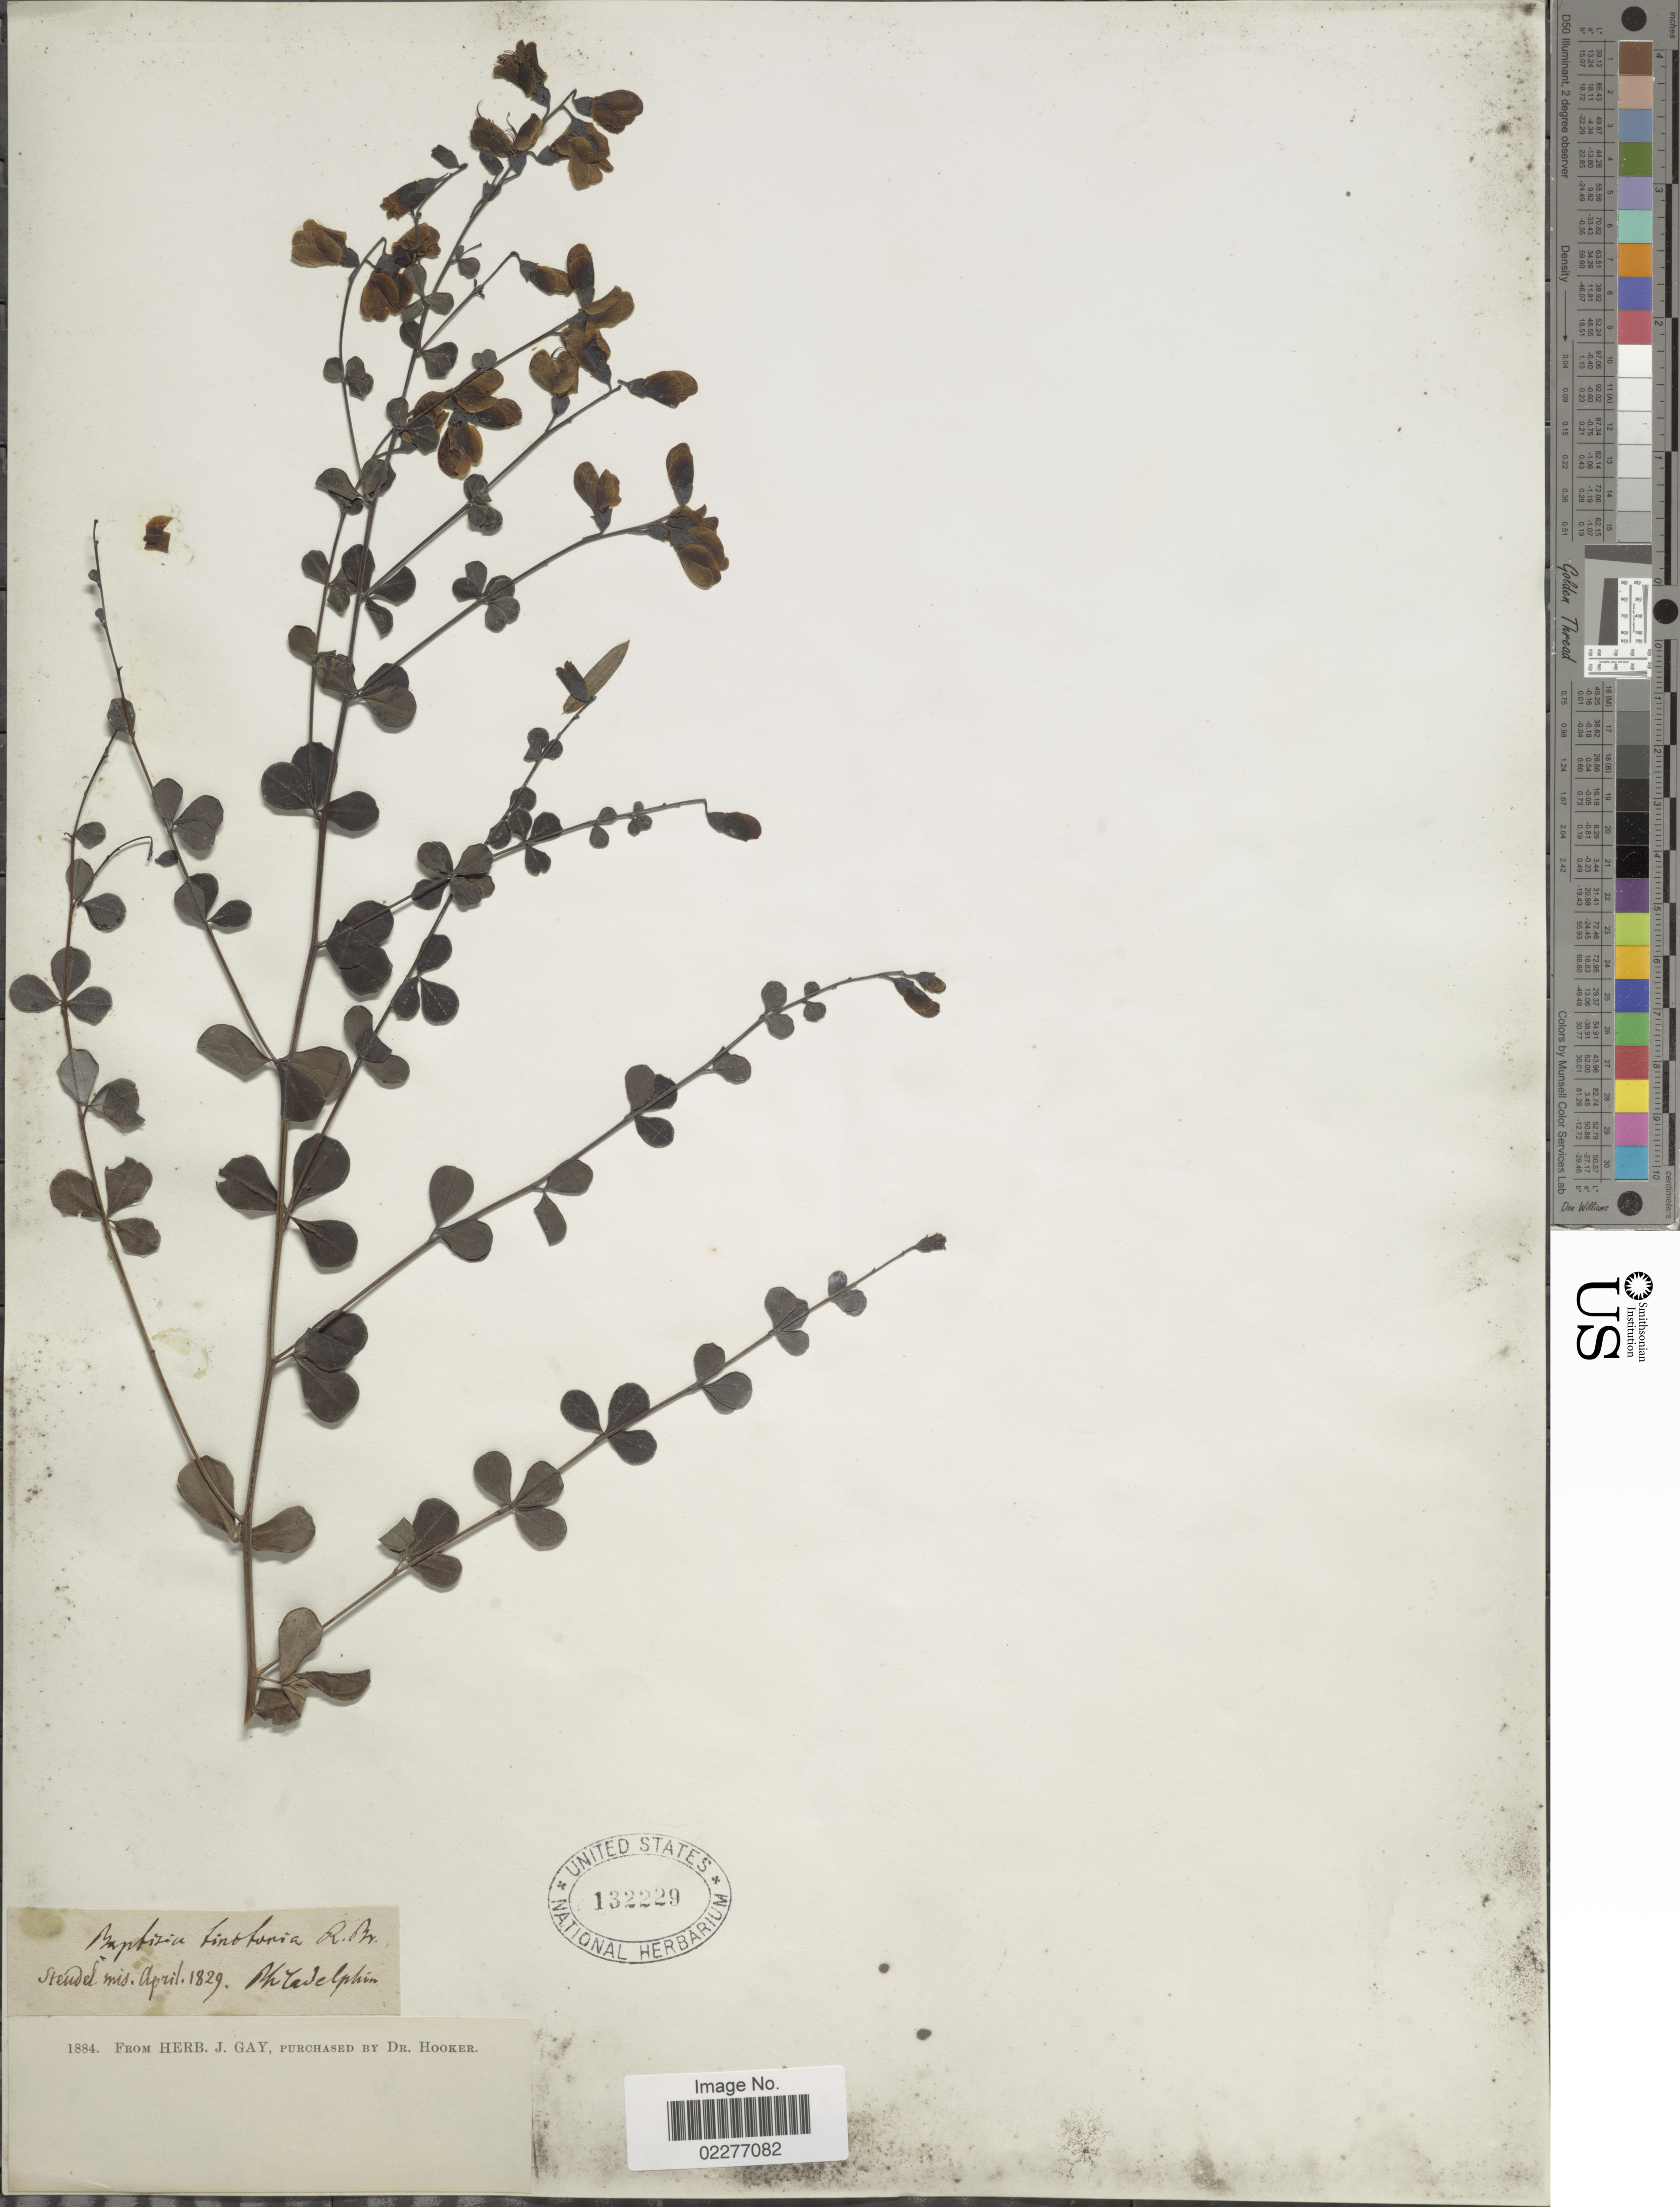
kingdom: Plantae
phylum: Tracheophyta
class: Magnoliopsida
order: Fabales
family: Fabaceae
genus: Baptisia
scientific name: Baptisia tinctoria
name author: (L.) R. Br.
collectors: ex herb. J. Gay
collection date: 1884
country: United States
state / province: Pennsylvania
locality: Philadelphia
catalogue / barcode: US 132229